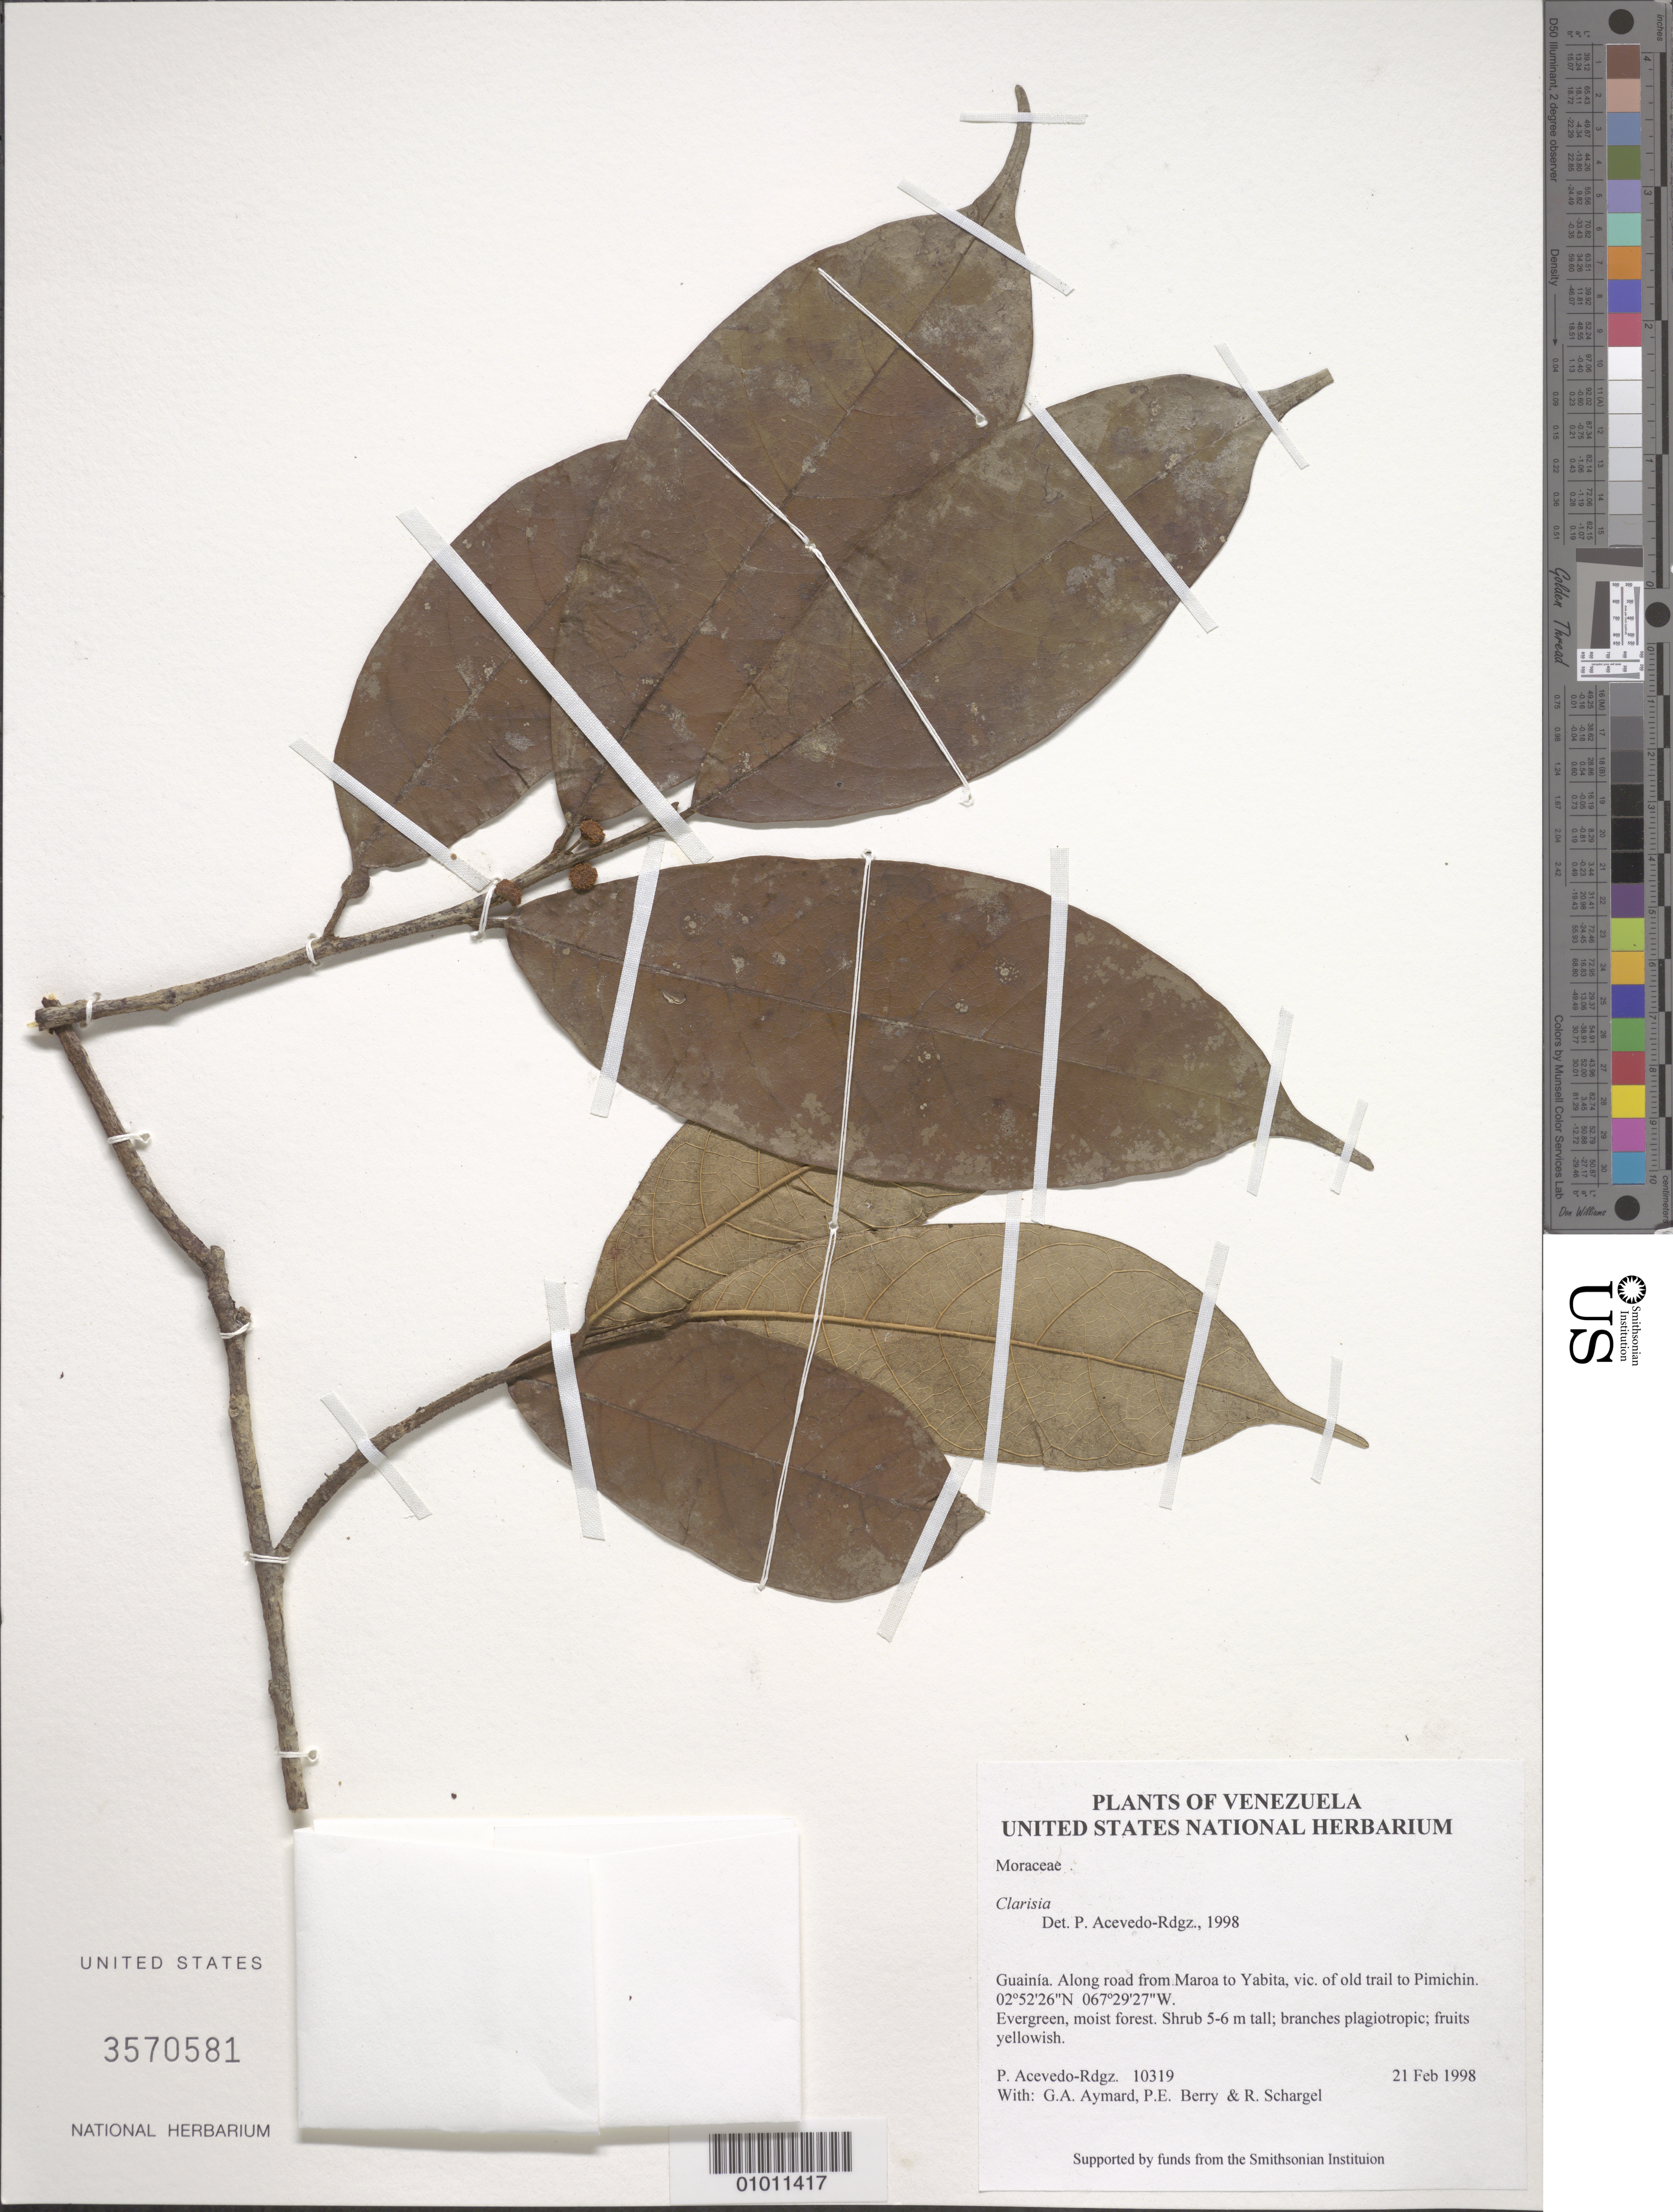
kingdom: Plantae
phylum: Tracheophyta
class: Magnoliopsida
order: Rosales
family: Moraceae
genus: Clarisia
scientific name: Clarisia sp.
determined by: Acevedo-Rodríguez, P., (BOT), Smithsonian Institution - National Museum of Natural History (UNITED STATES)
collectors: P. Acevedo-Rodr., G. A. Aymard, P. E. Berry & R. Schargel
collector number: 10319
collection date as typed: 21 Feb 1998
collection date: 1998-02-21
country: Venezuela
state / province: Amazonas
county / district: Maroa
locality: Along road from Maroa to Yabita, vic. of old trail to Pimichin.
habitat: Evergreen, moist forest.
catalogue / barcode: US 3570581